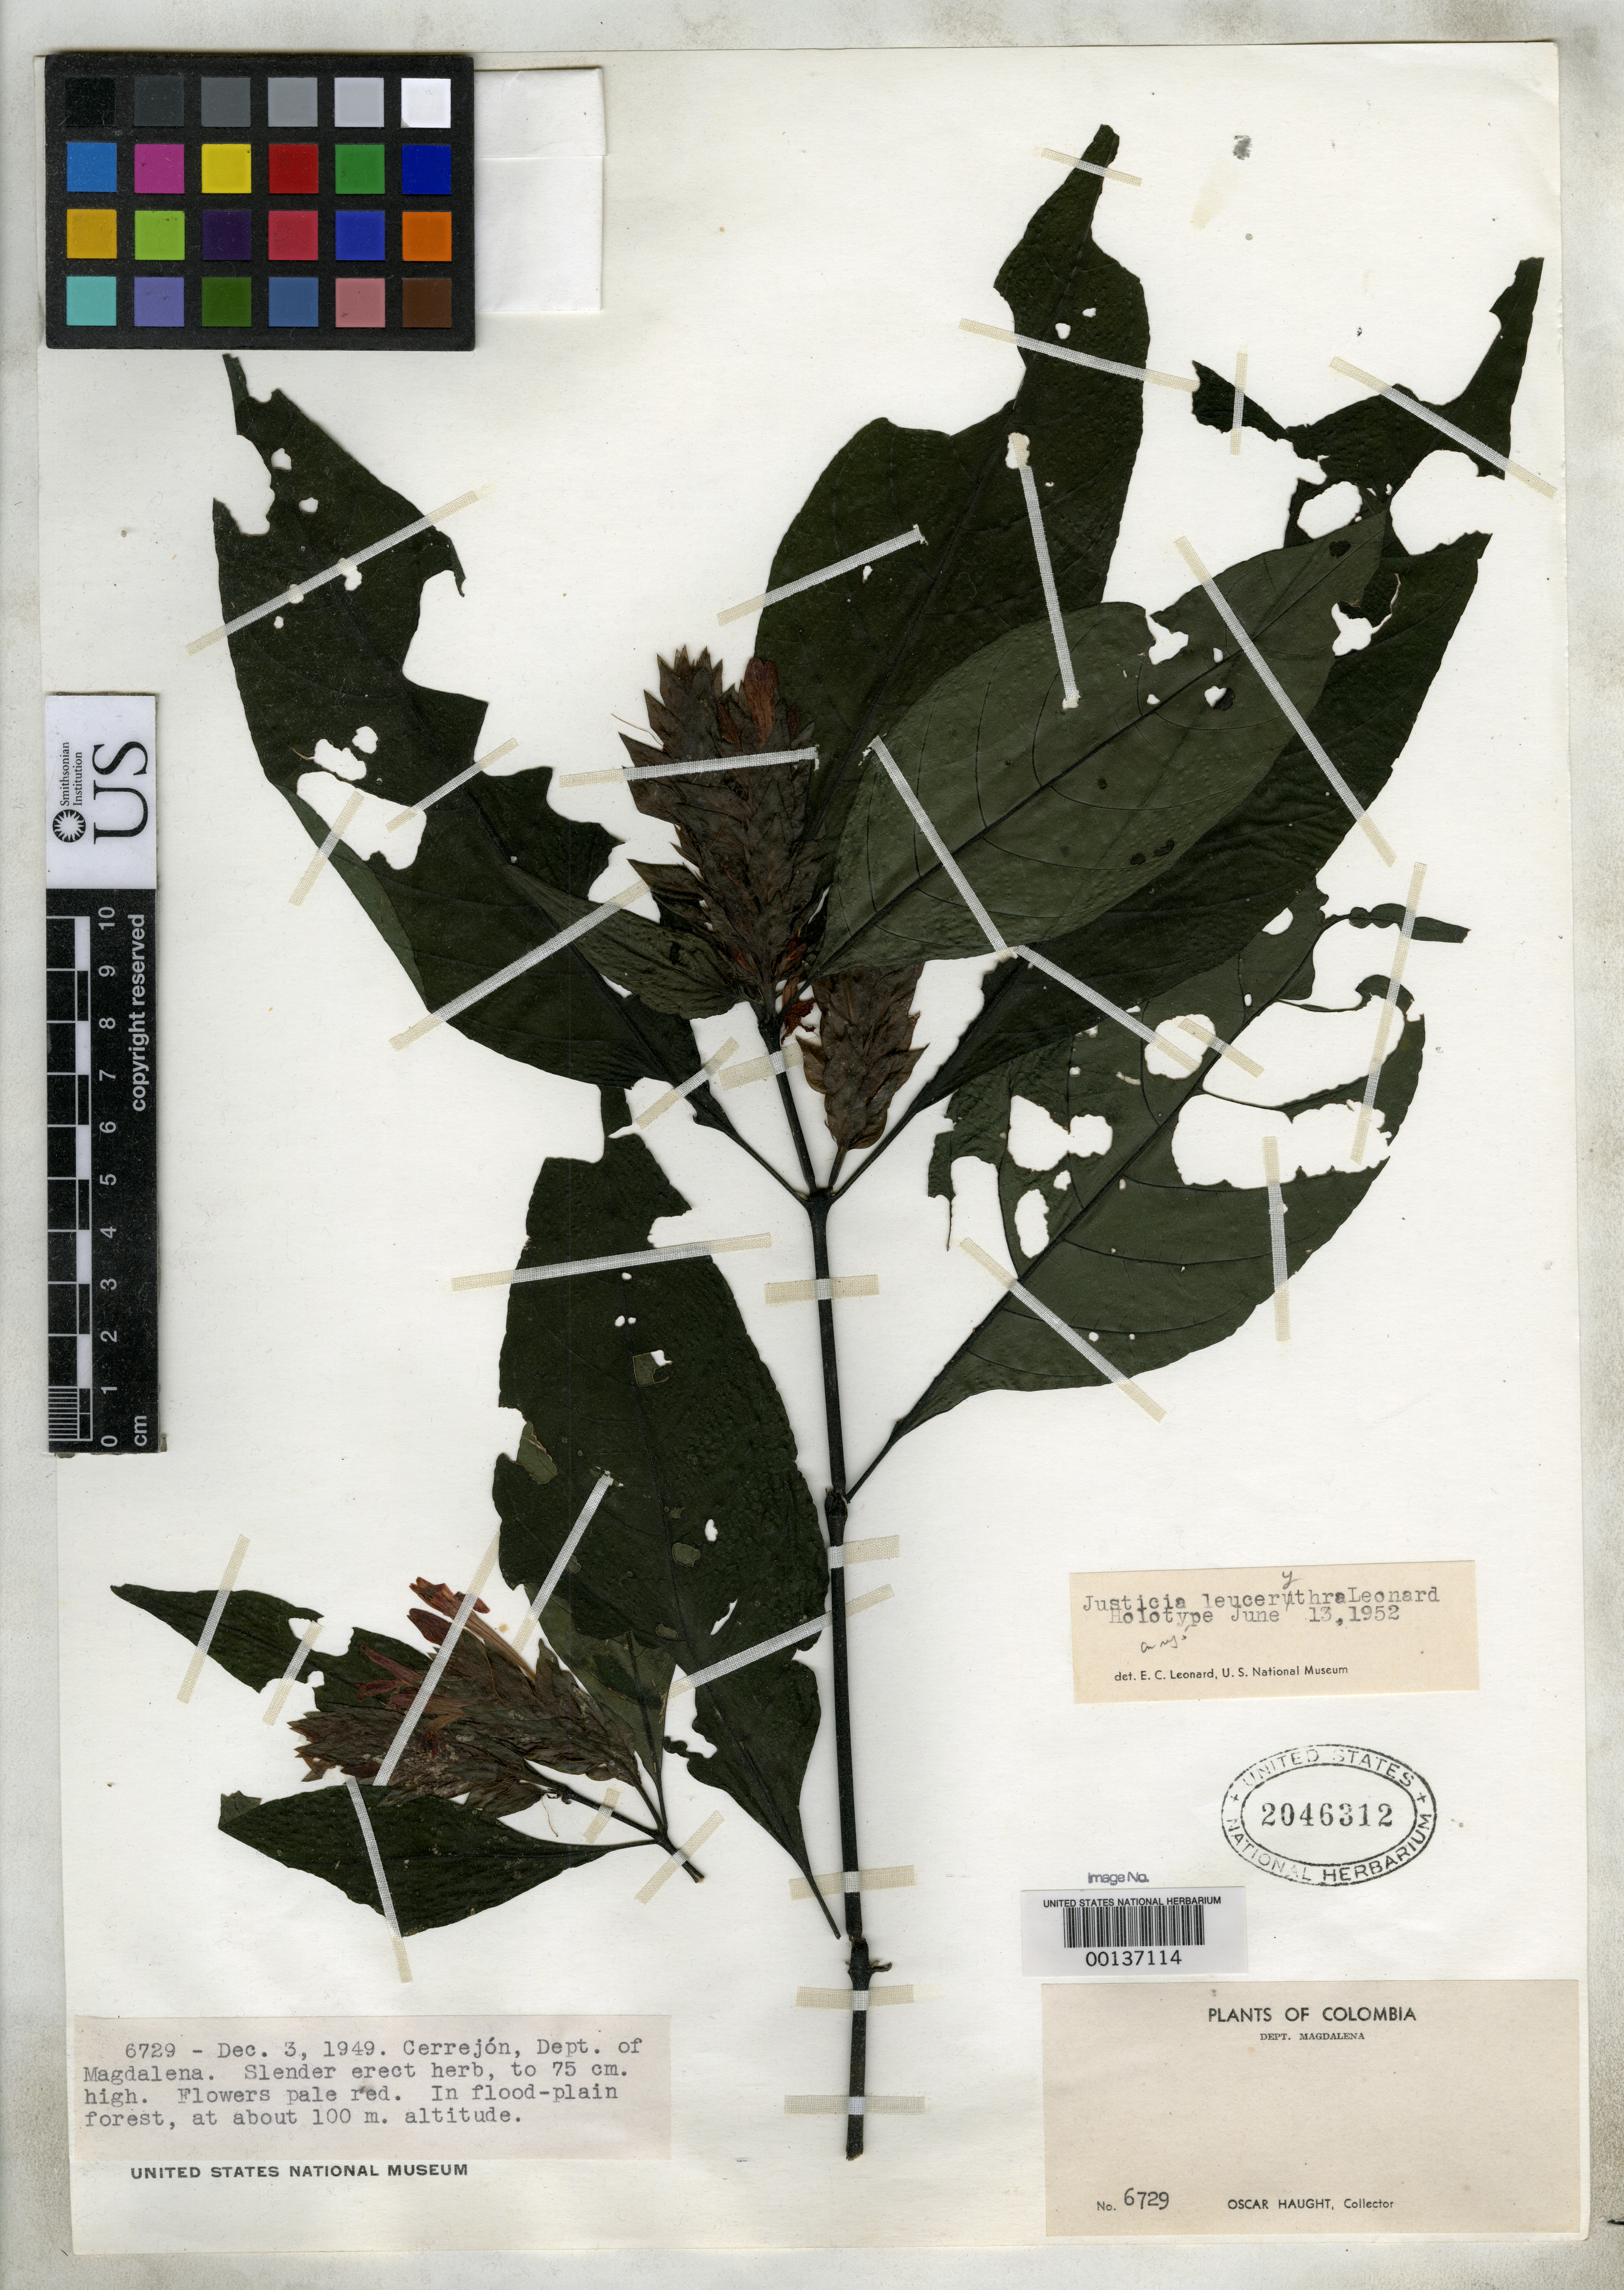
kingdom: Plantae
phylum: Tracheophyta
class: Magnoliopsida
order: Lamiales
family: Acanthaceae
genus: Justicia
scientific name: Justicia leucerythra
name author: Leonard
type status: Holotype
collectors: O. L. Haught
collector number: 6729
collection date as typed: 03 Dec 1949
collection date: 1949-12-03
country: Colombia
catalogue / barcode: US 2046312